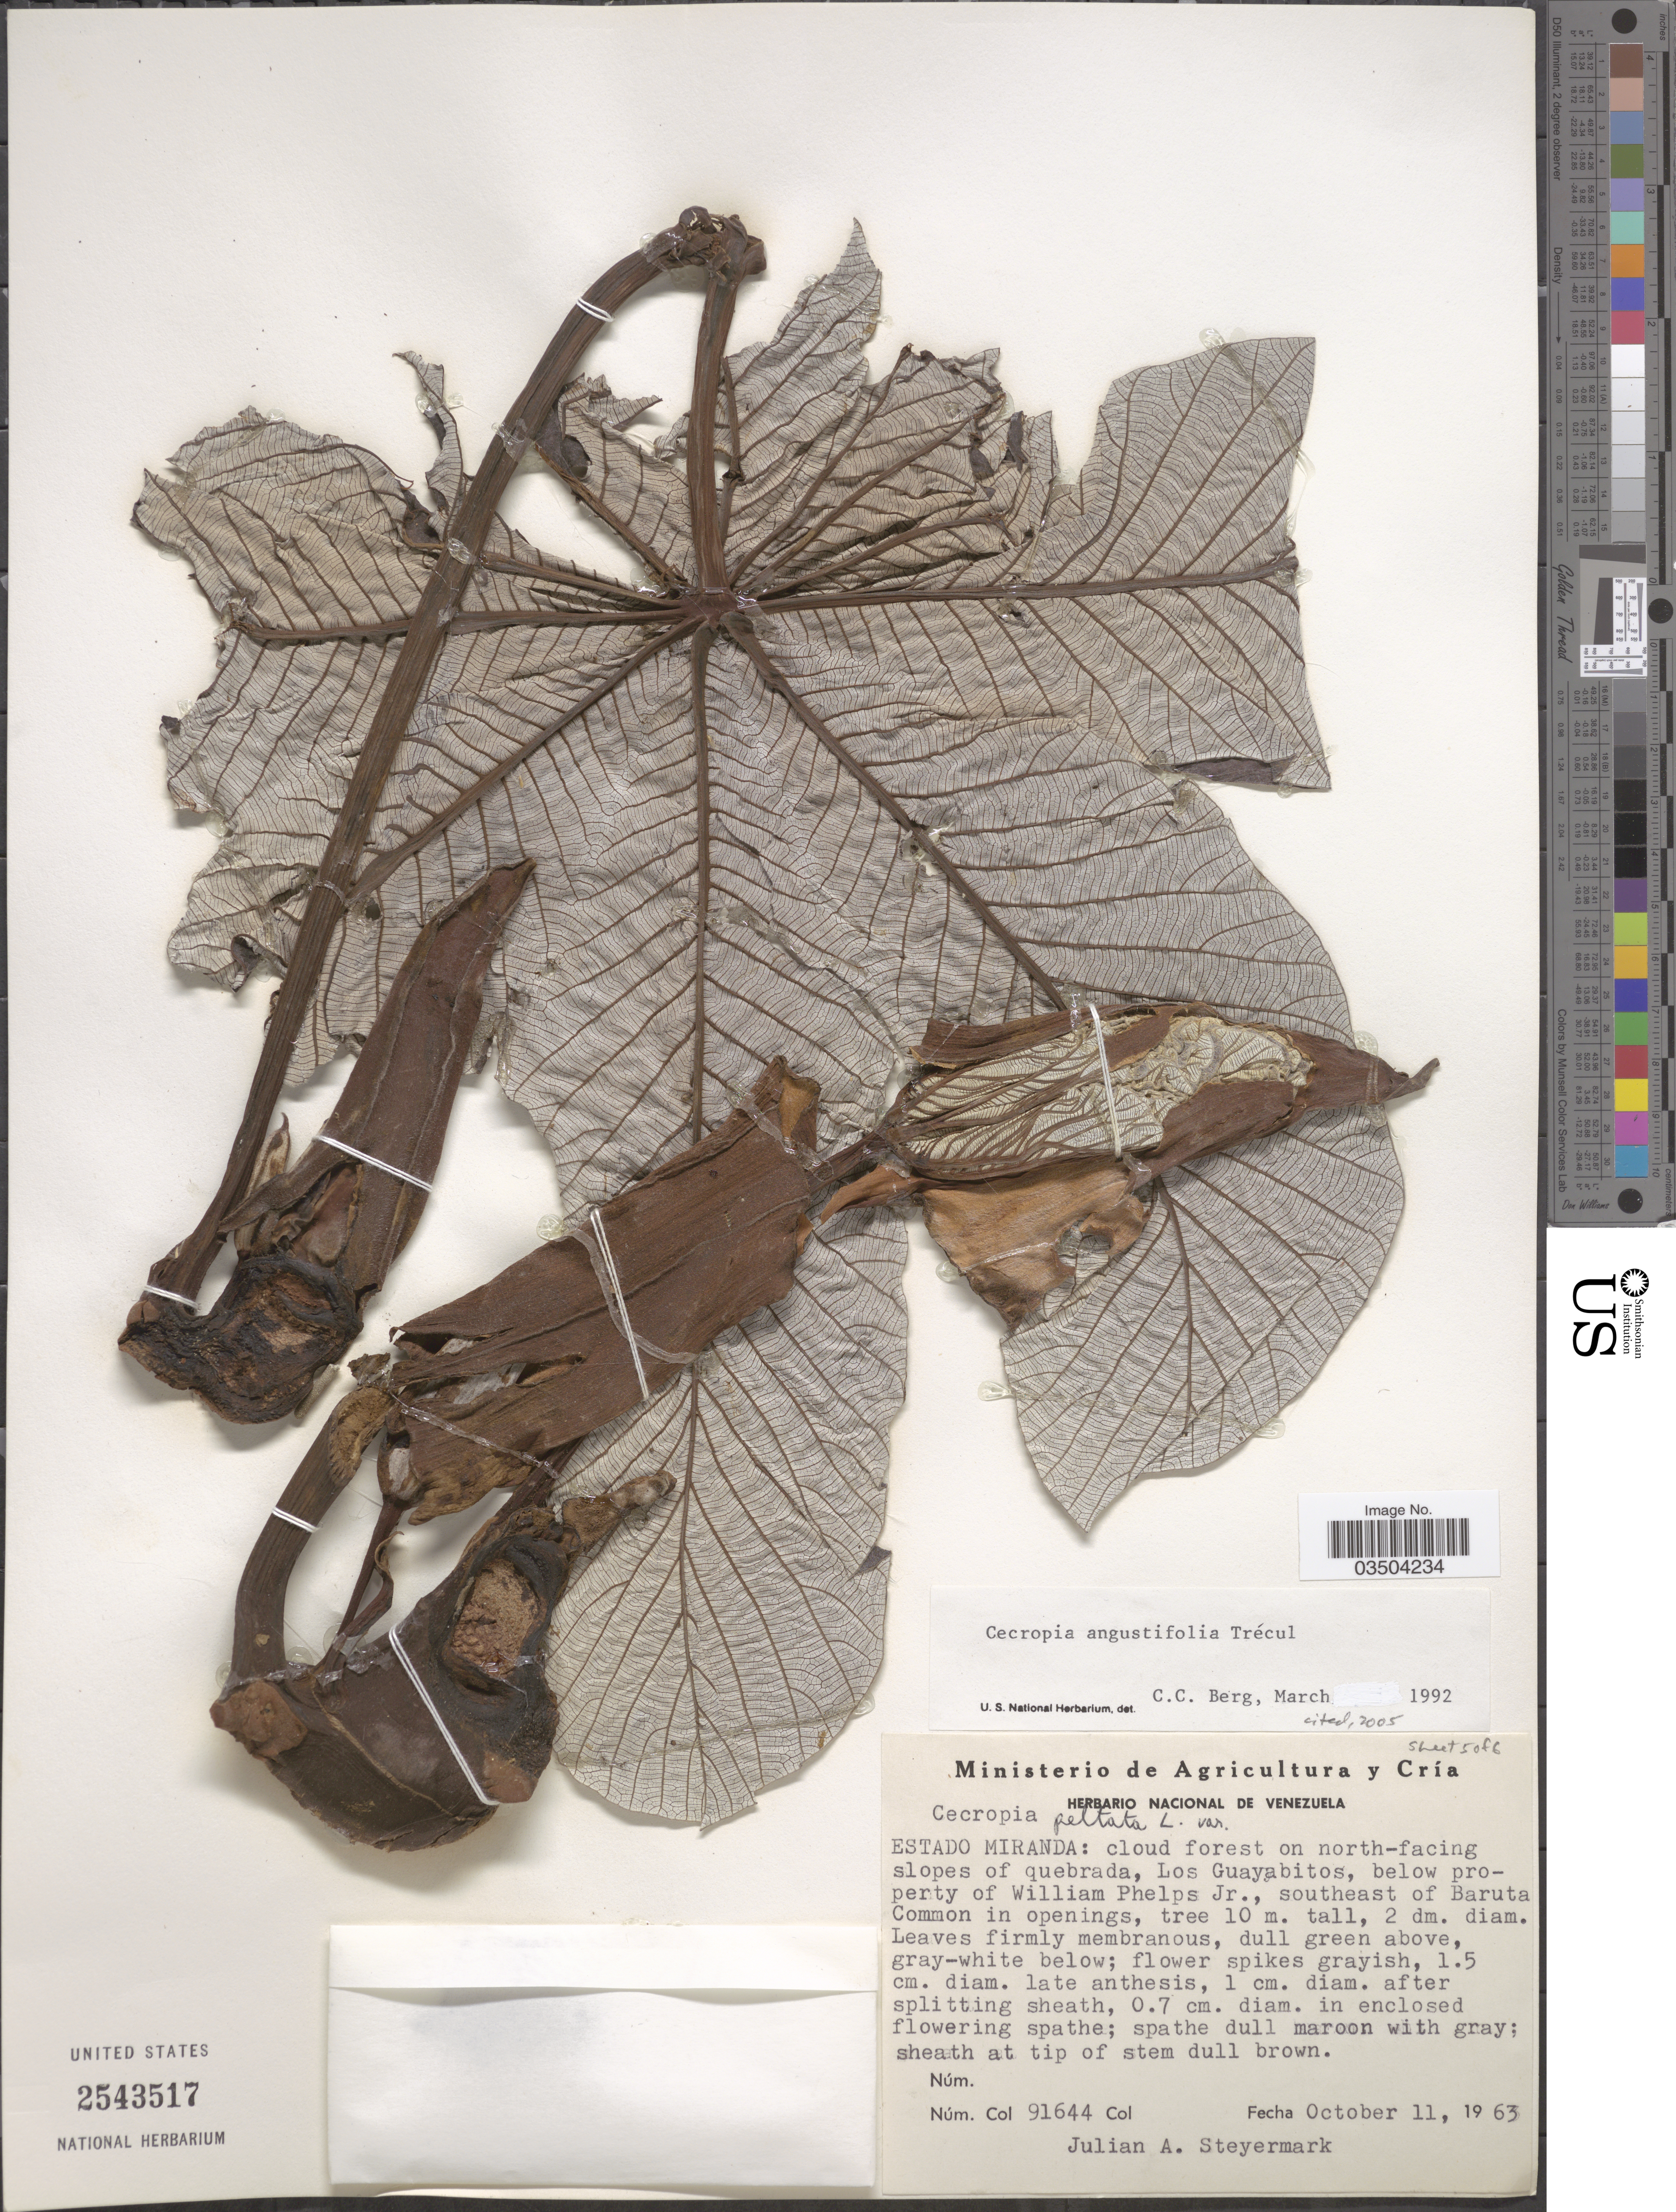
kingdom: Plantae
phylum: Tracheophyta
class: Magnoliopsida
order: Rosales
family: Urticaceae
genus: Cecropia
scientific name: Cecropia angustifolia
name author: Trécul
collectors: J. Steyermark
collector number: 91644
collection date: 1963-10-11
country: Venezuela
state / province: Miranda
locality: Cloud forest on north-facing slopes of quebrada, Los Guayabitos, below property of William Phelps Jr., southeast of Baruta.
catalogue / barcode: US 2543517